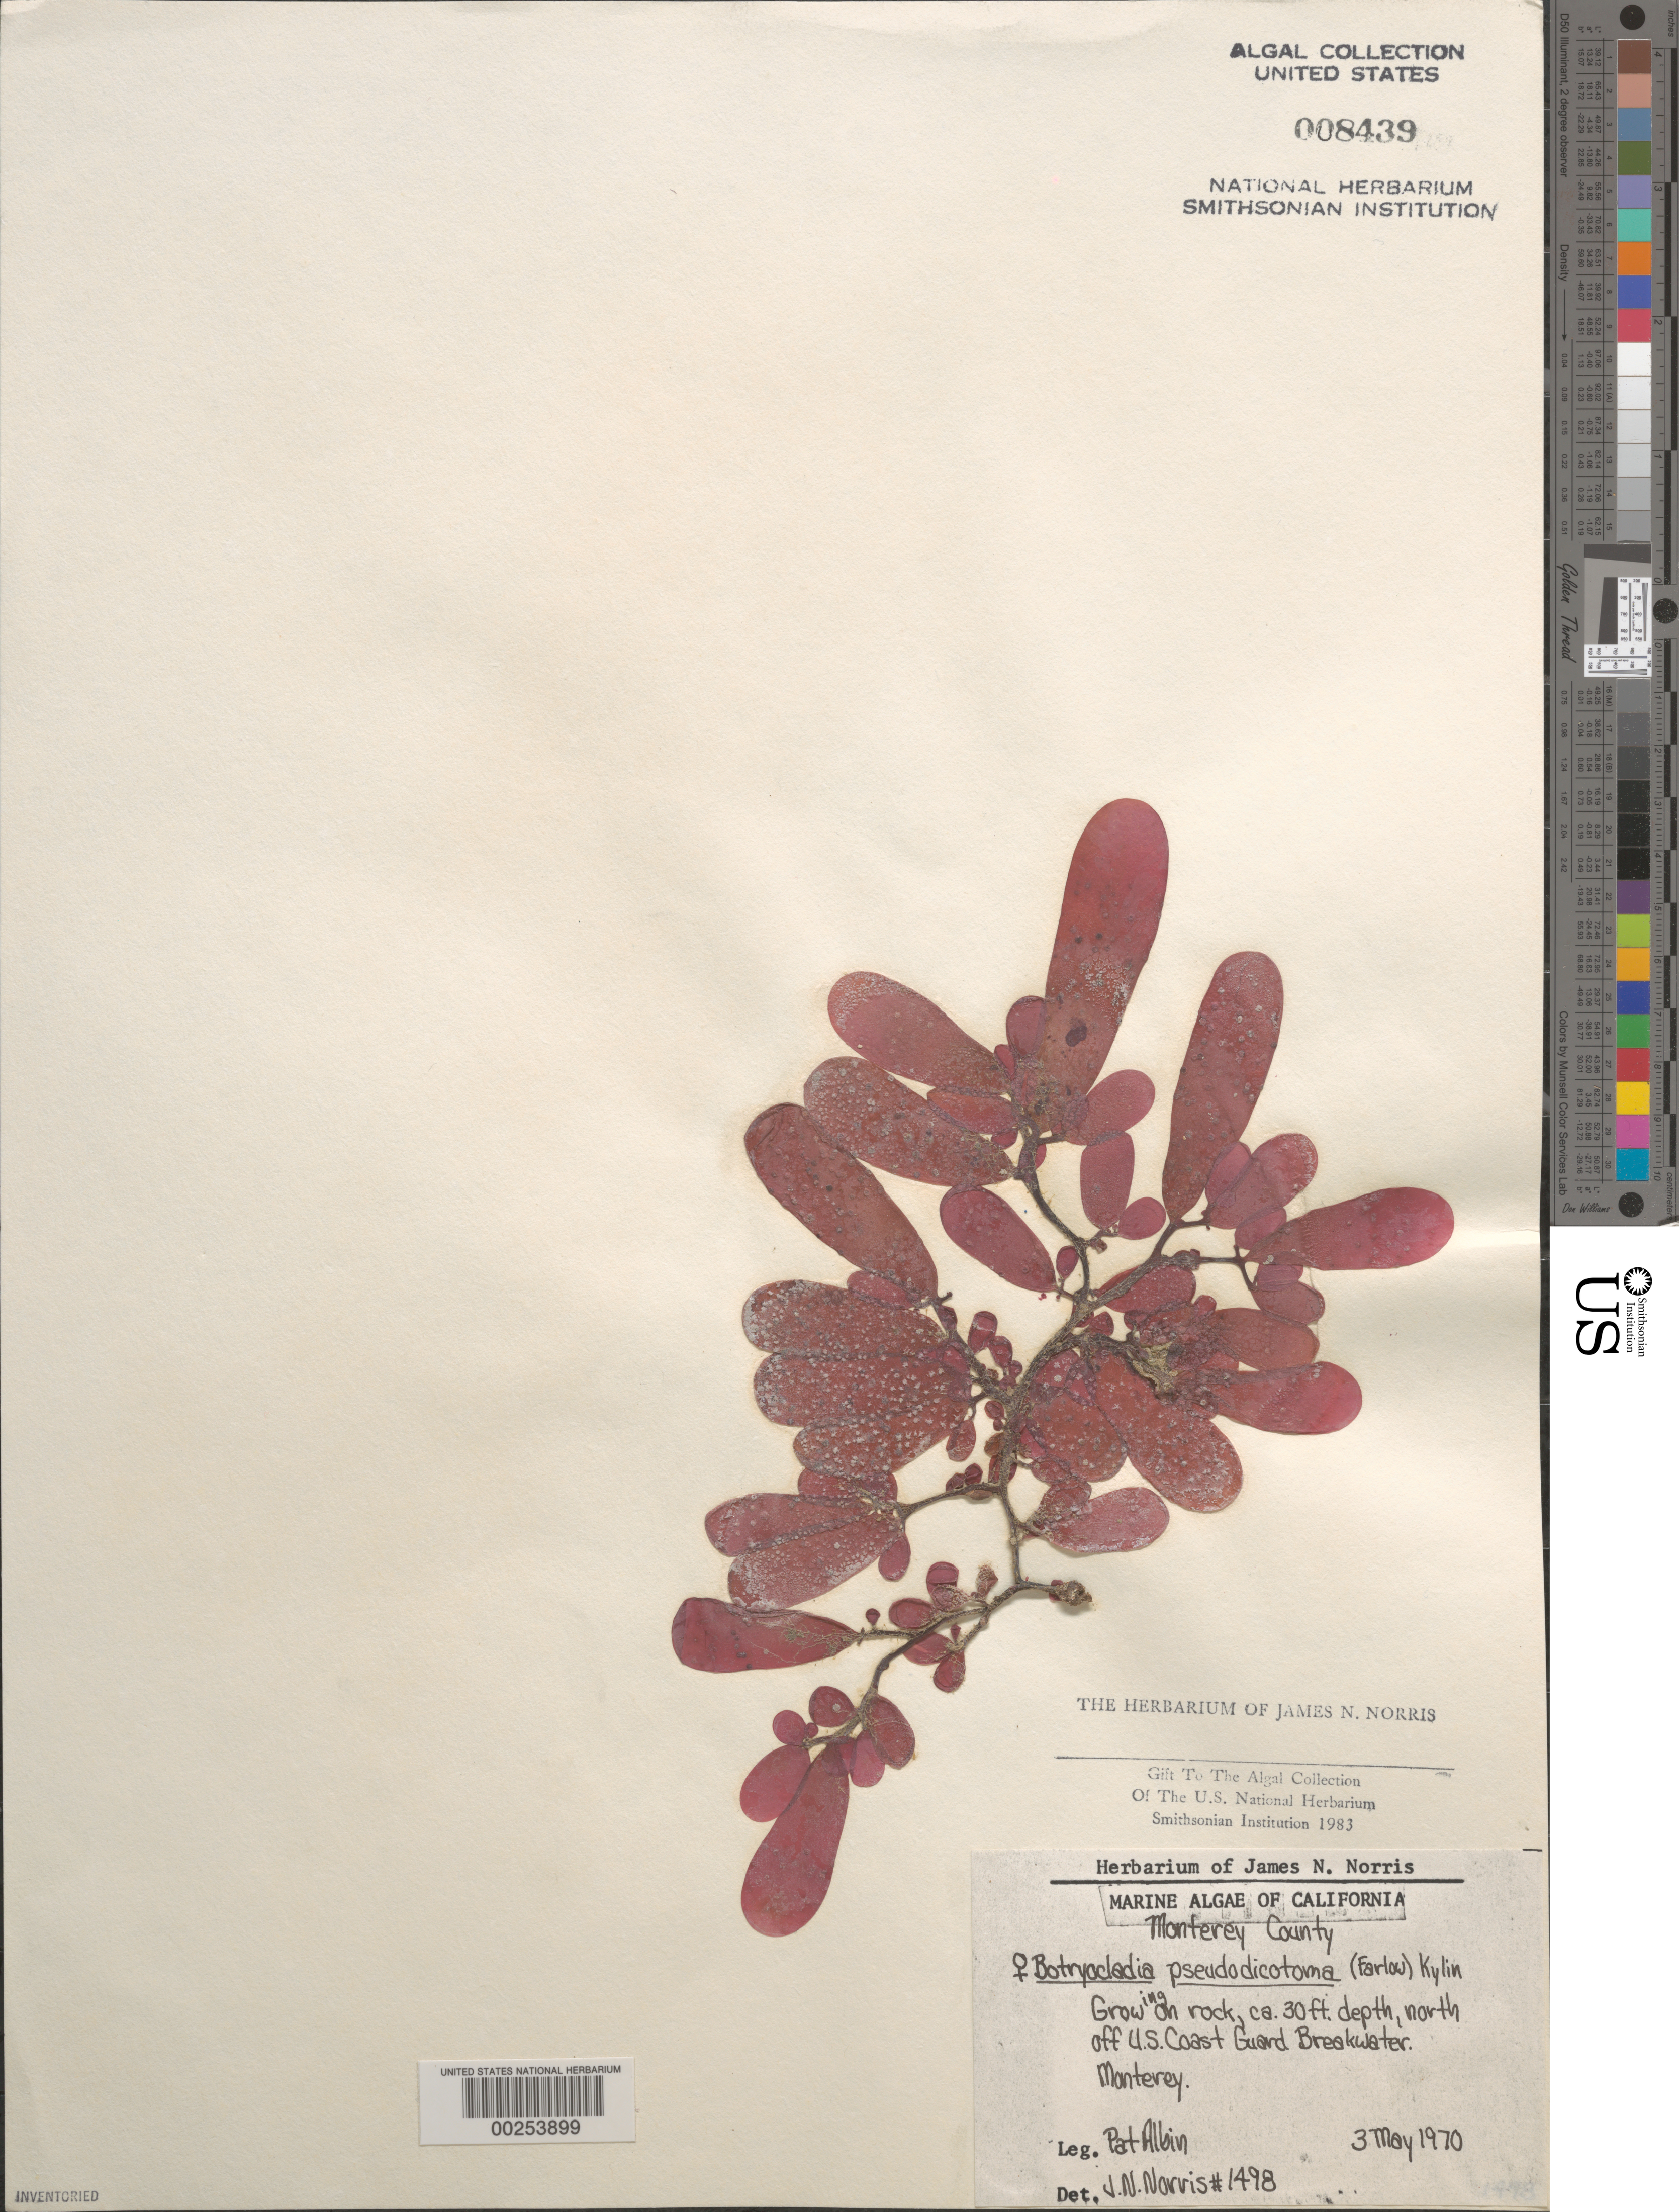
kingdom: Plantae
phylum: Rhodophyta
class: Florideophyceae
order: Rhodymeniales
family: Rhodymeniaceae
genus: Botryocladia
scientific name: Botryocladia pseudodichotoma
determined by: Norris, James N.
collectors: P. Albin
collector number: JN-1498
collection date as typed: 03 May 1970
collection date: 1970-05-03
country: United States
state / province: California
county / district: Monterey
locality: Monterey, north off Coast Guard breakwater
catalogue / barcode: US 8439